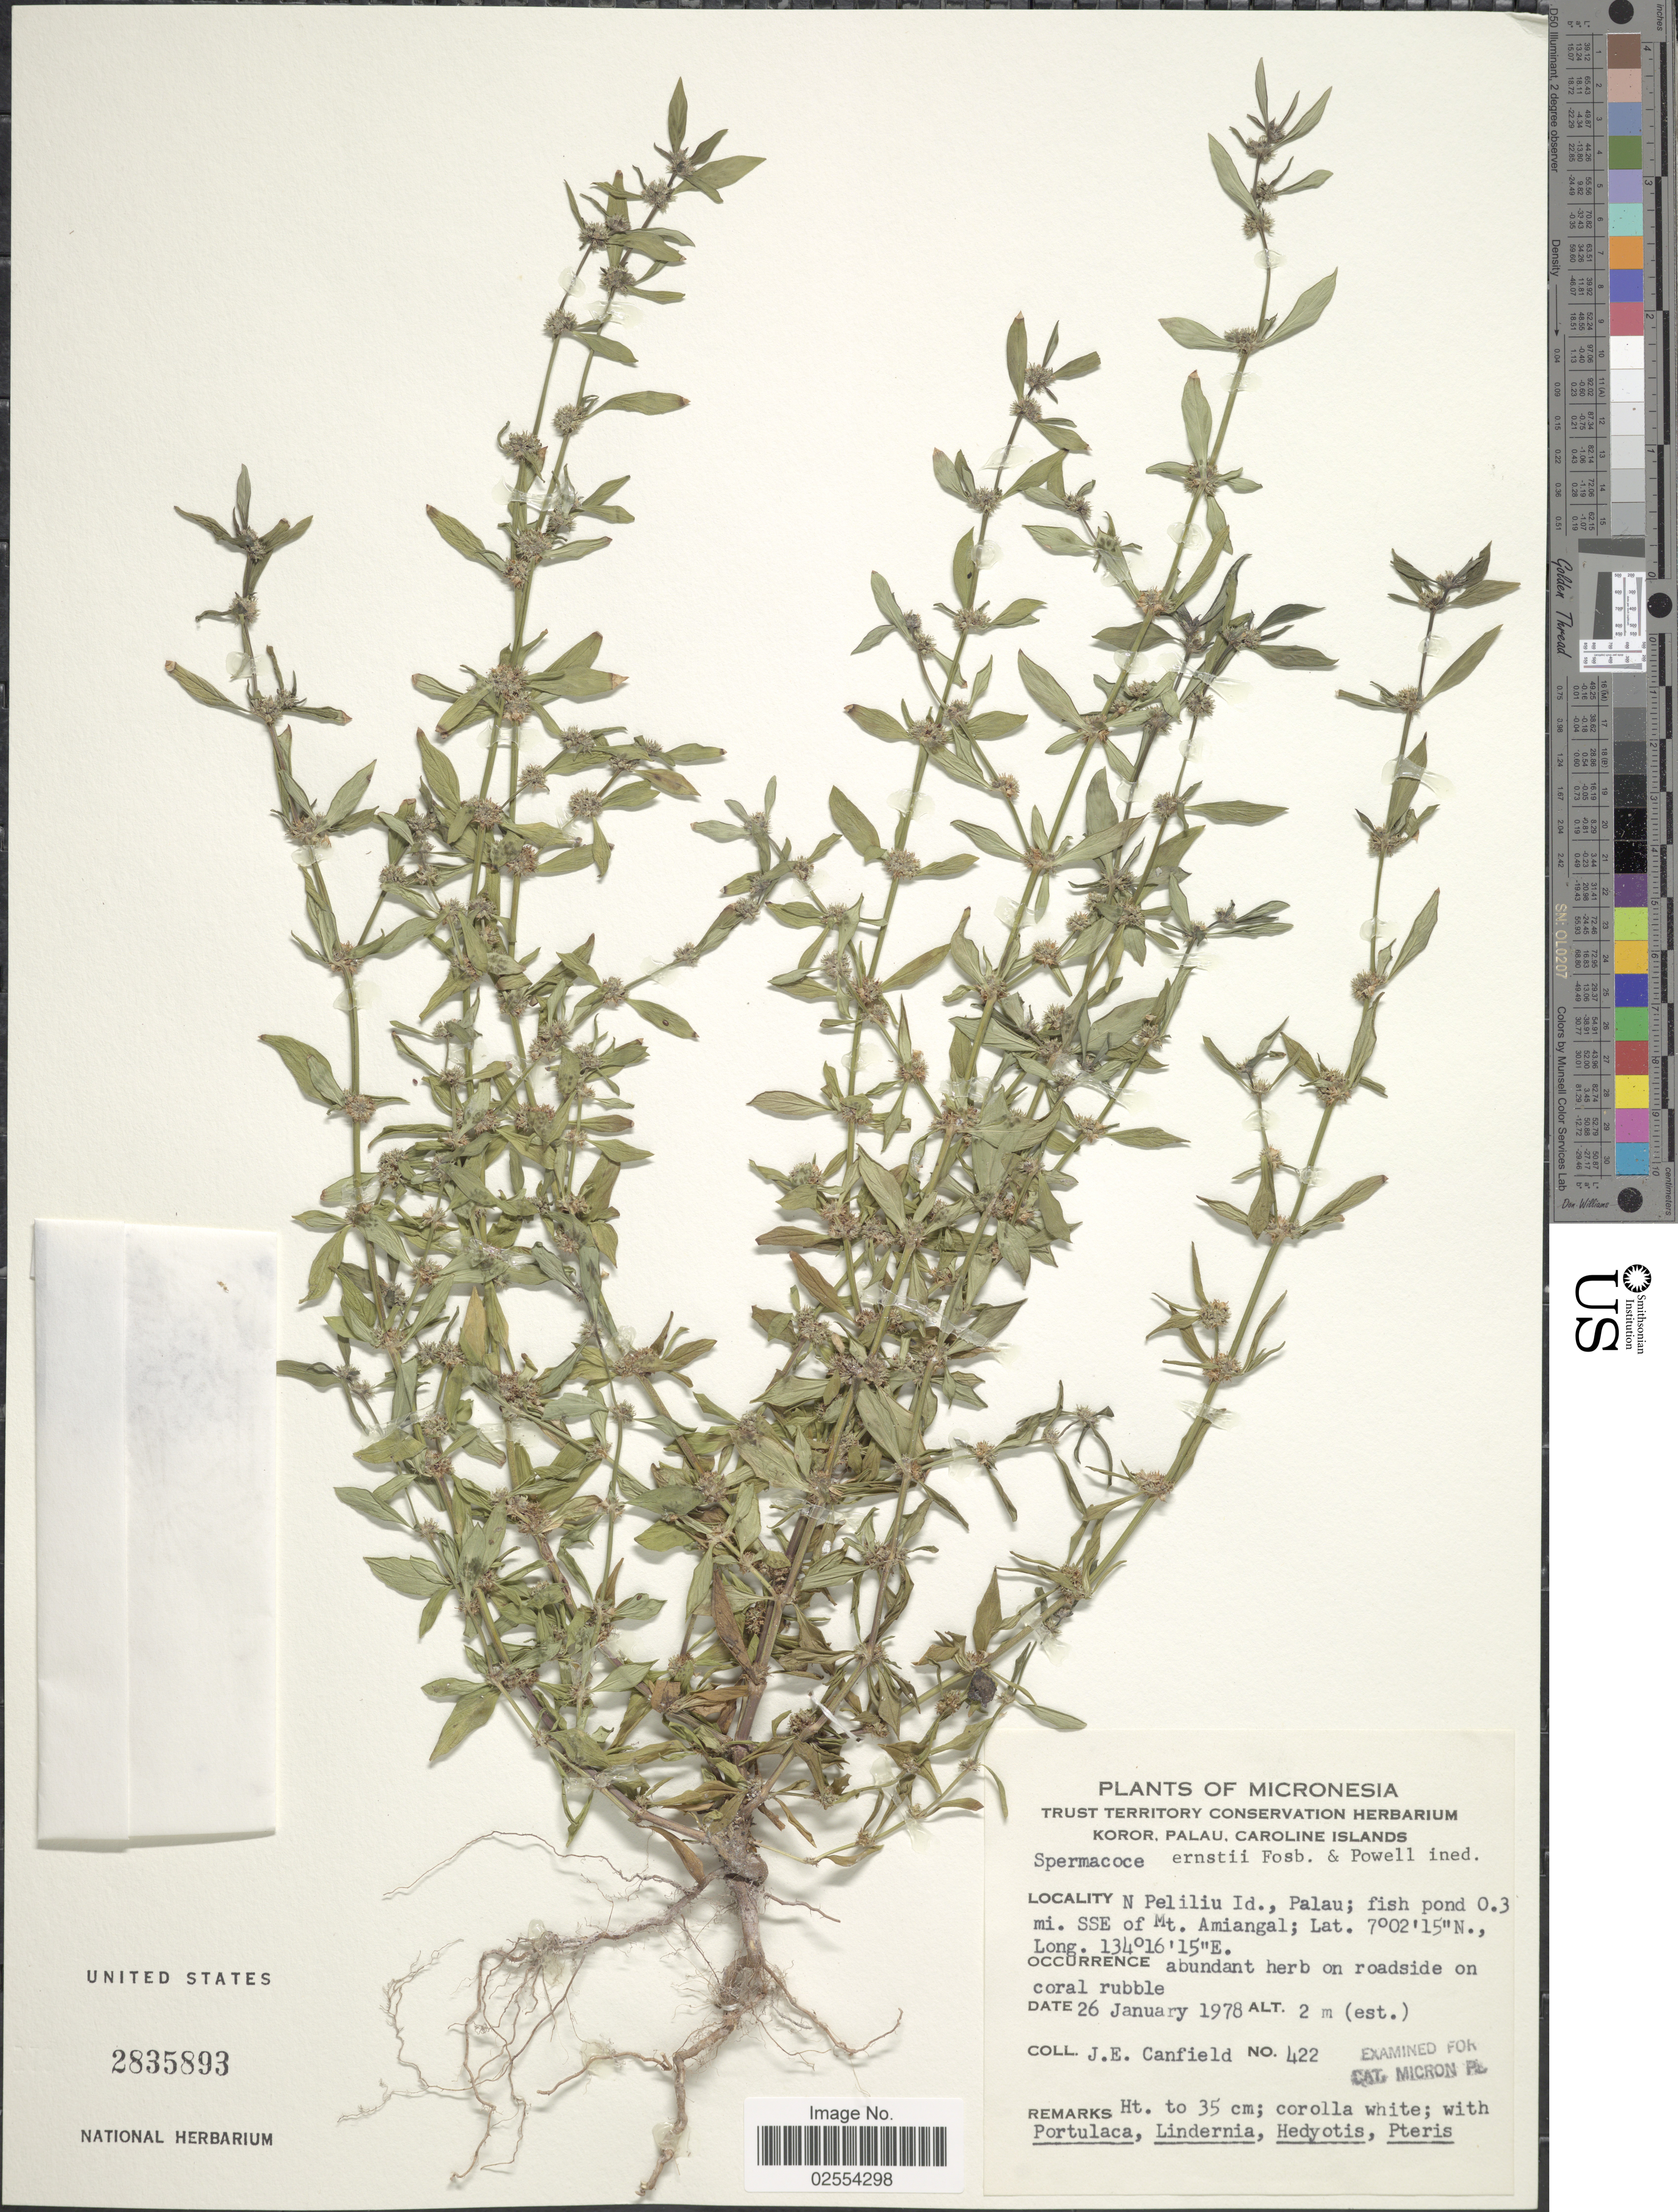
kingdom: Plantae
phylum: Tracheophyta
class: Magnoliopsida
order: Gentianales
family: Rubiaceae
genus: Spermacoce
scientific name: Spermacoce ernstii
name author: Fosberg & D.A. Powell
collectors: J. E. Canfield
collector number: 422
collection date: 1978-01-26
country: Palau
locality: Micronesia, N Peliliu Id Id., Palau; fish pond 0.3 mi SSE of Mt Amiangal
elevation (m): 2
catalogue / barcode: US 2835893